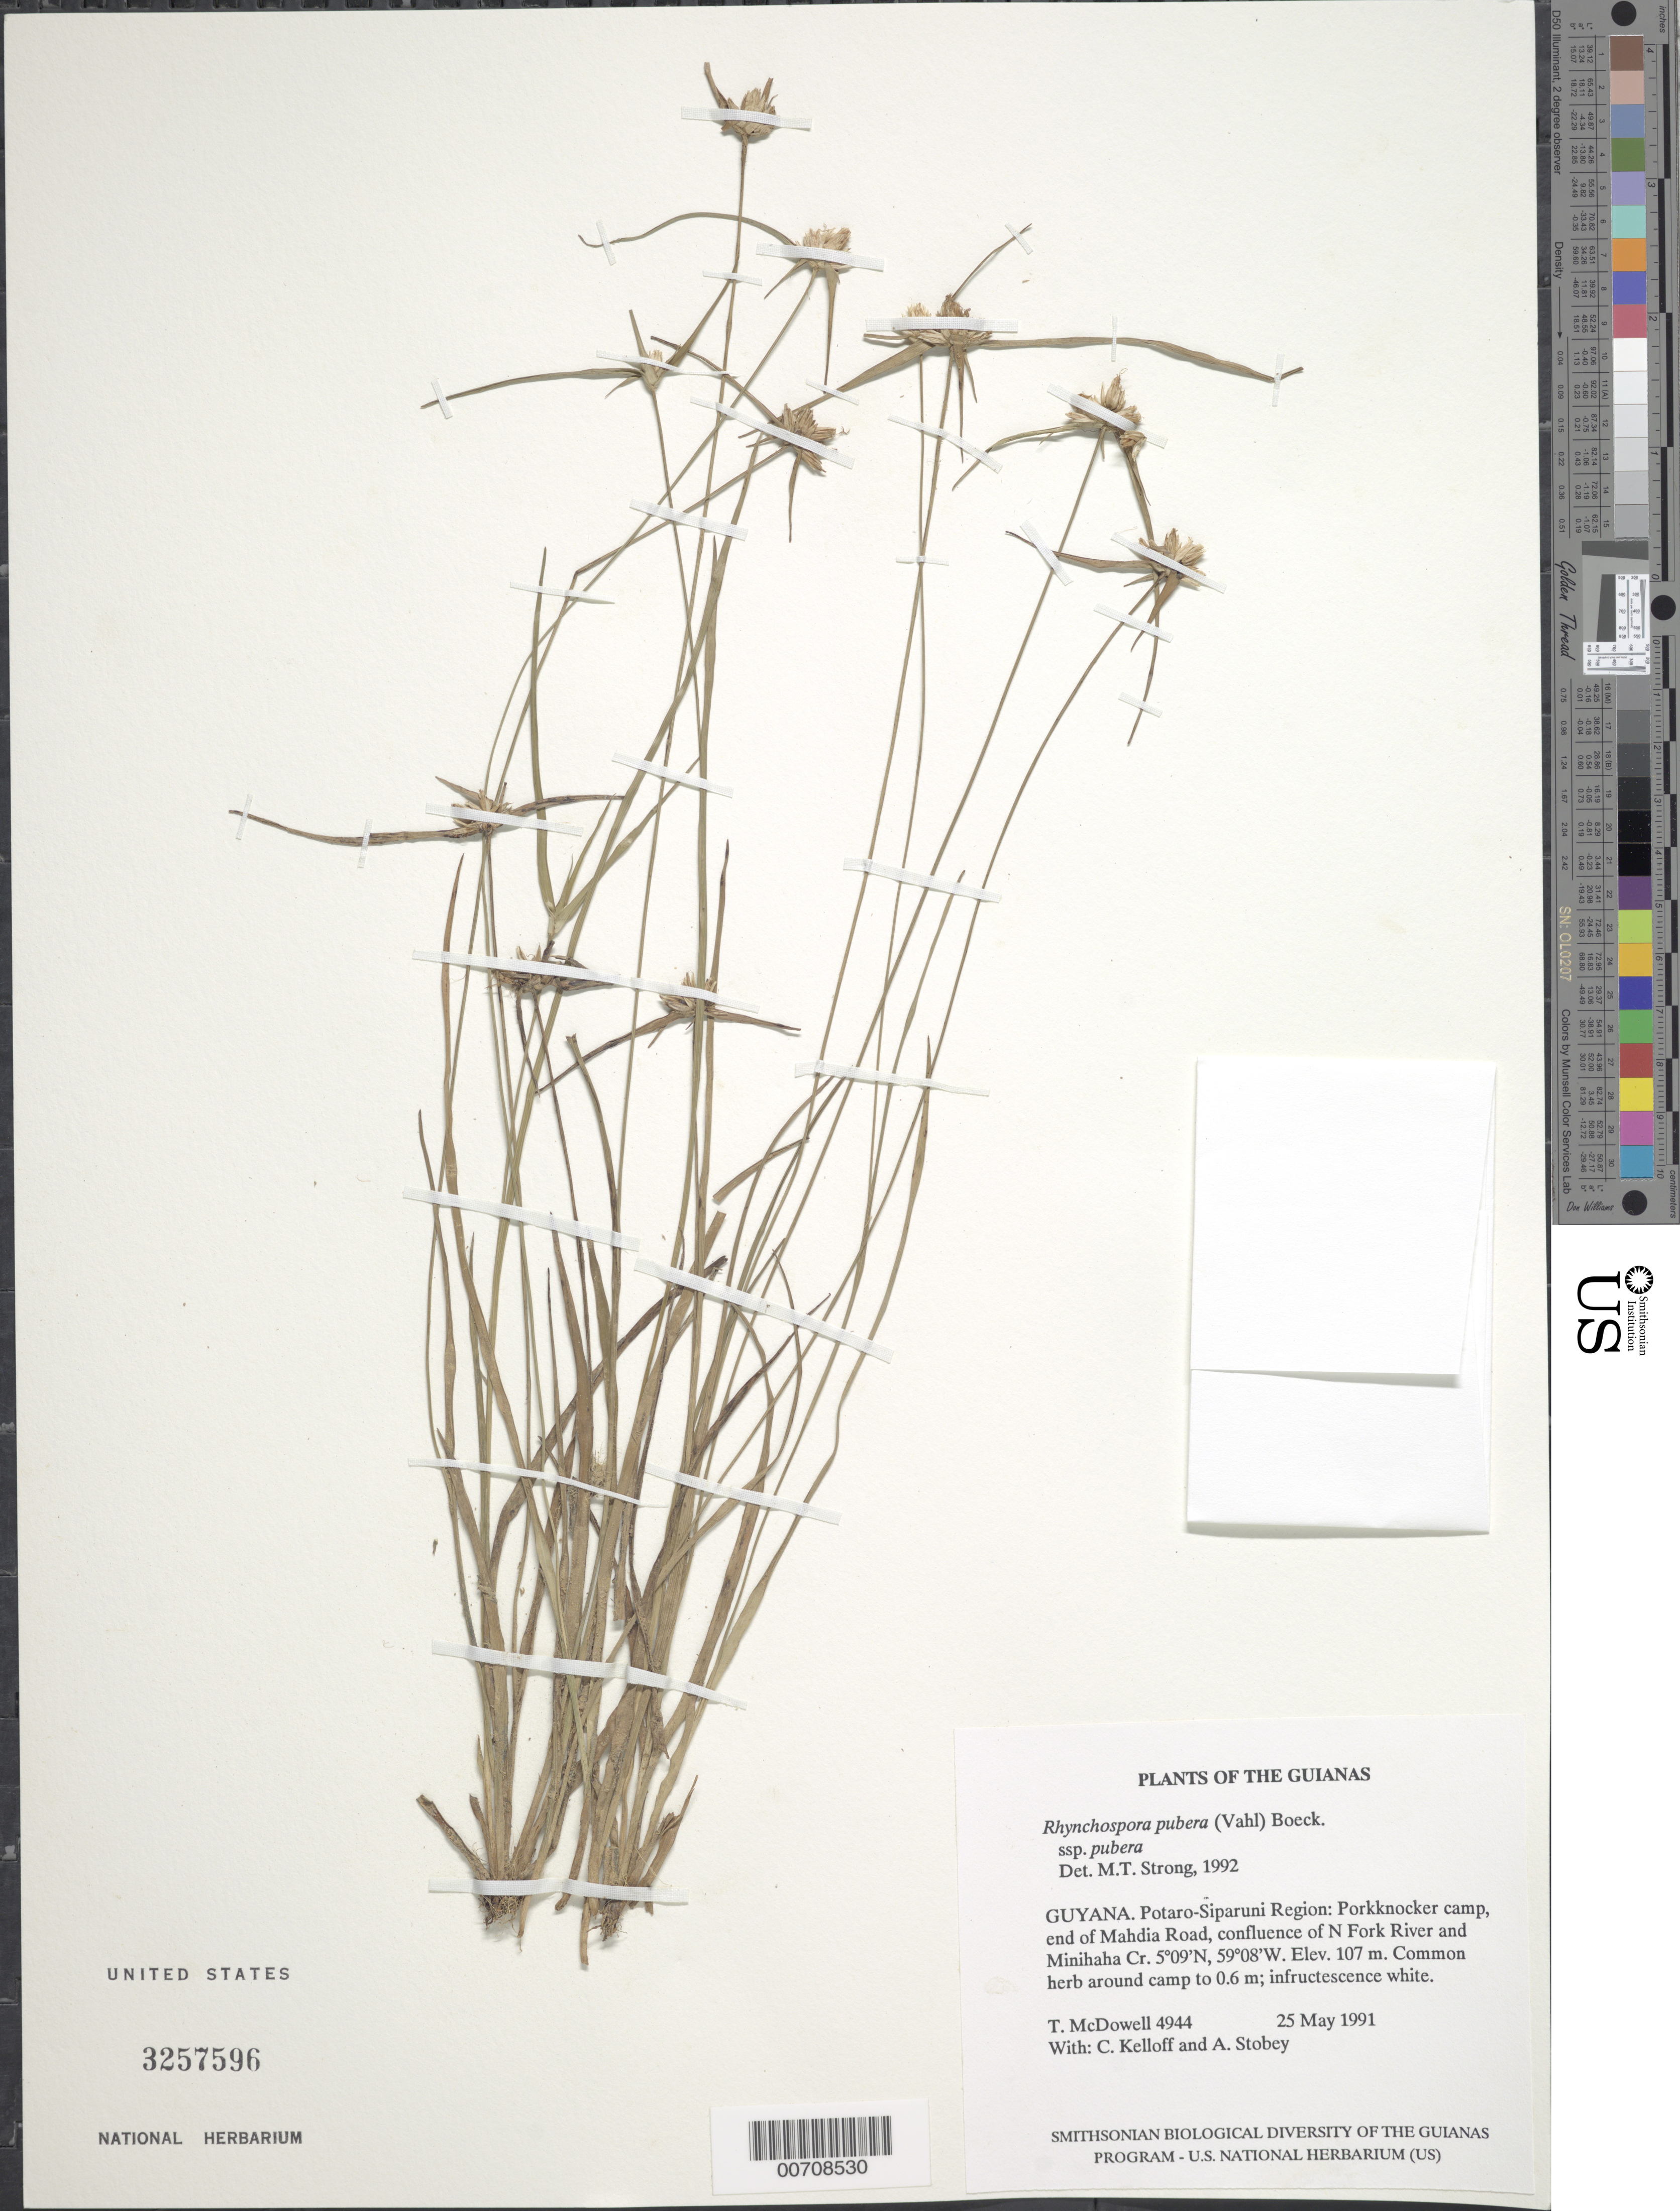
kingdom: Plantae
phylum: Tracheophyta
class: Liliopsida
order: Poales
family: Cyperaceae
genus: Rhynchospora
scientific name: Rhynchospora pubera subsp. pubera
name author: (Vahl) Boeckeler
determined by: Strong, M. T., (US), Smithsonian Institution - National Museum of Natural History (UNITED STATES)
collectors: T. McDowell, C. L. Kelloff & A. Stobey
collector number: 4944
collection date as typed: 25 May 1991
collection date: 1991-05-25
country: Guyana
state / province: Potaro-Siparuni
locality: Porkknocker camp, end of Mahdia Road, confluence of North Fork River and Minihaha Creek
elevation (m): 107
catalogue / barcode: US 3257596